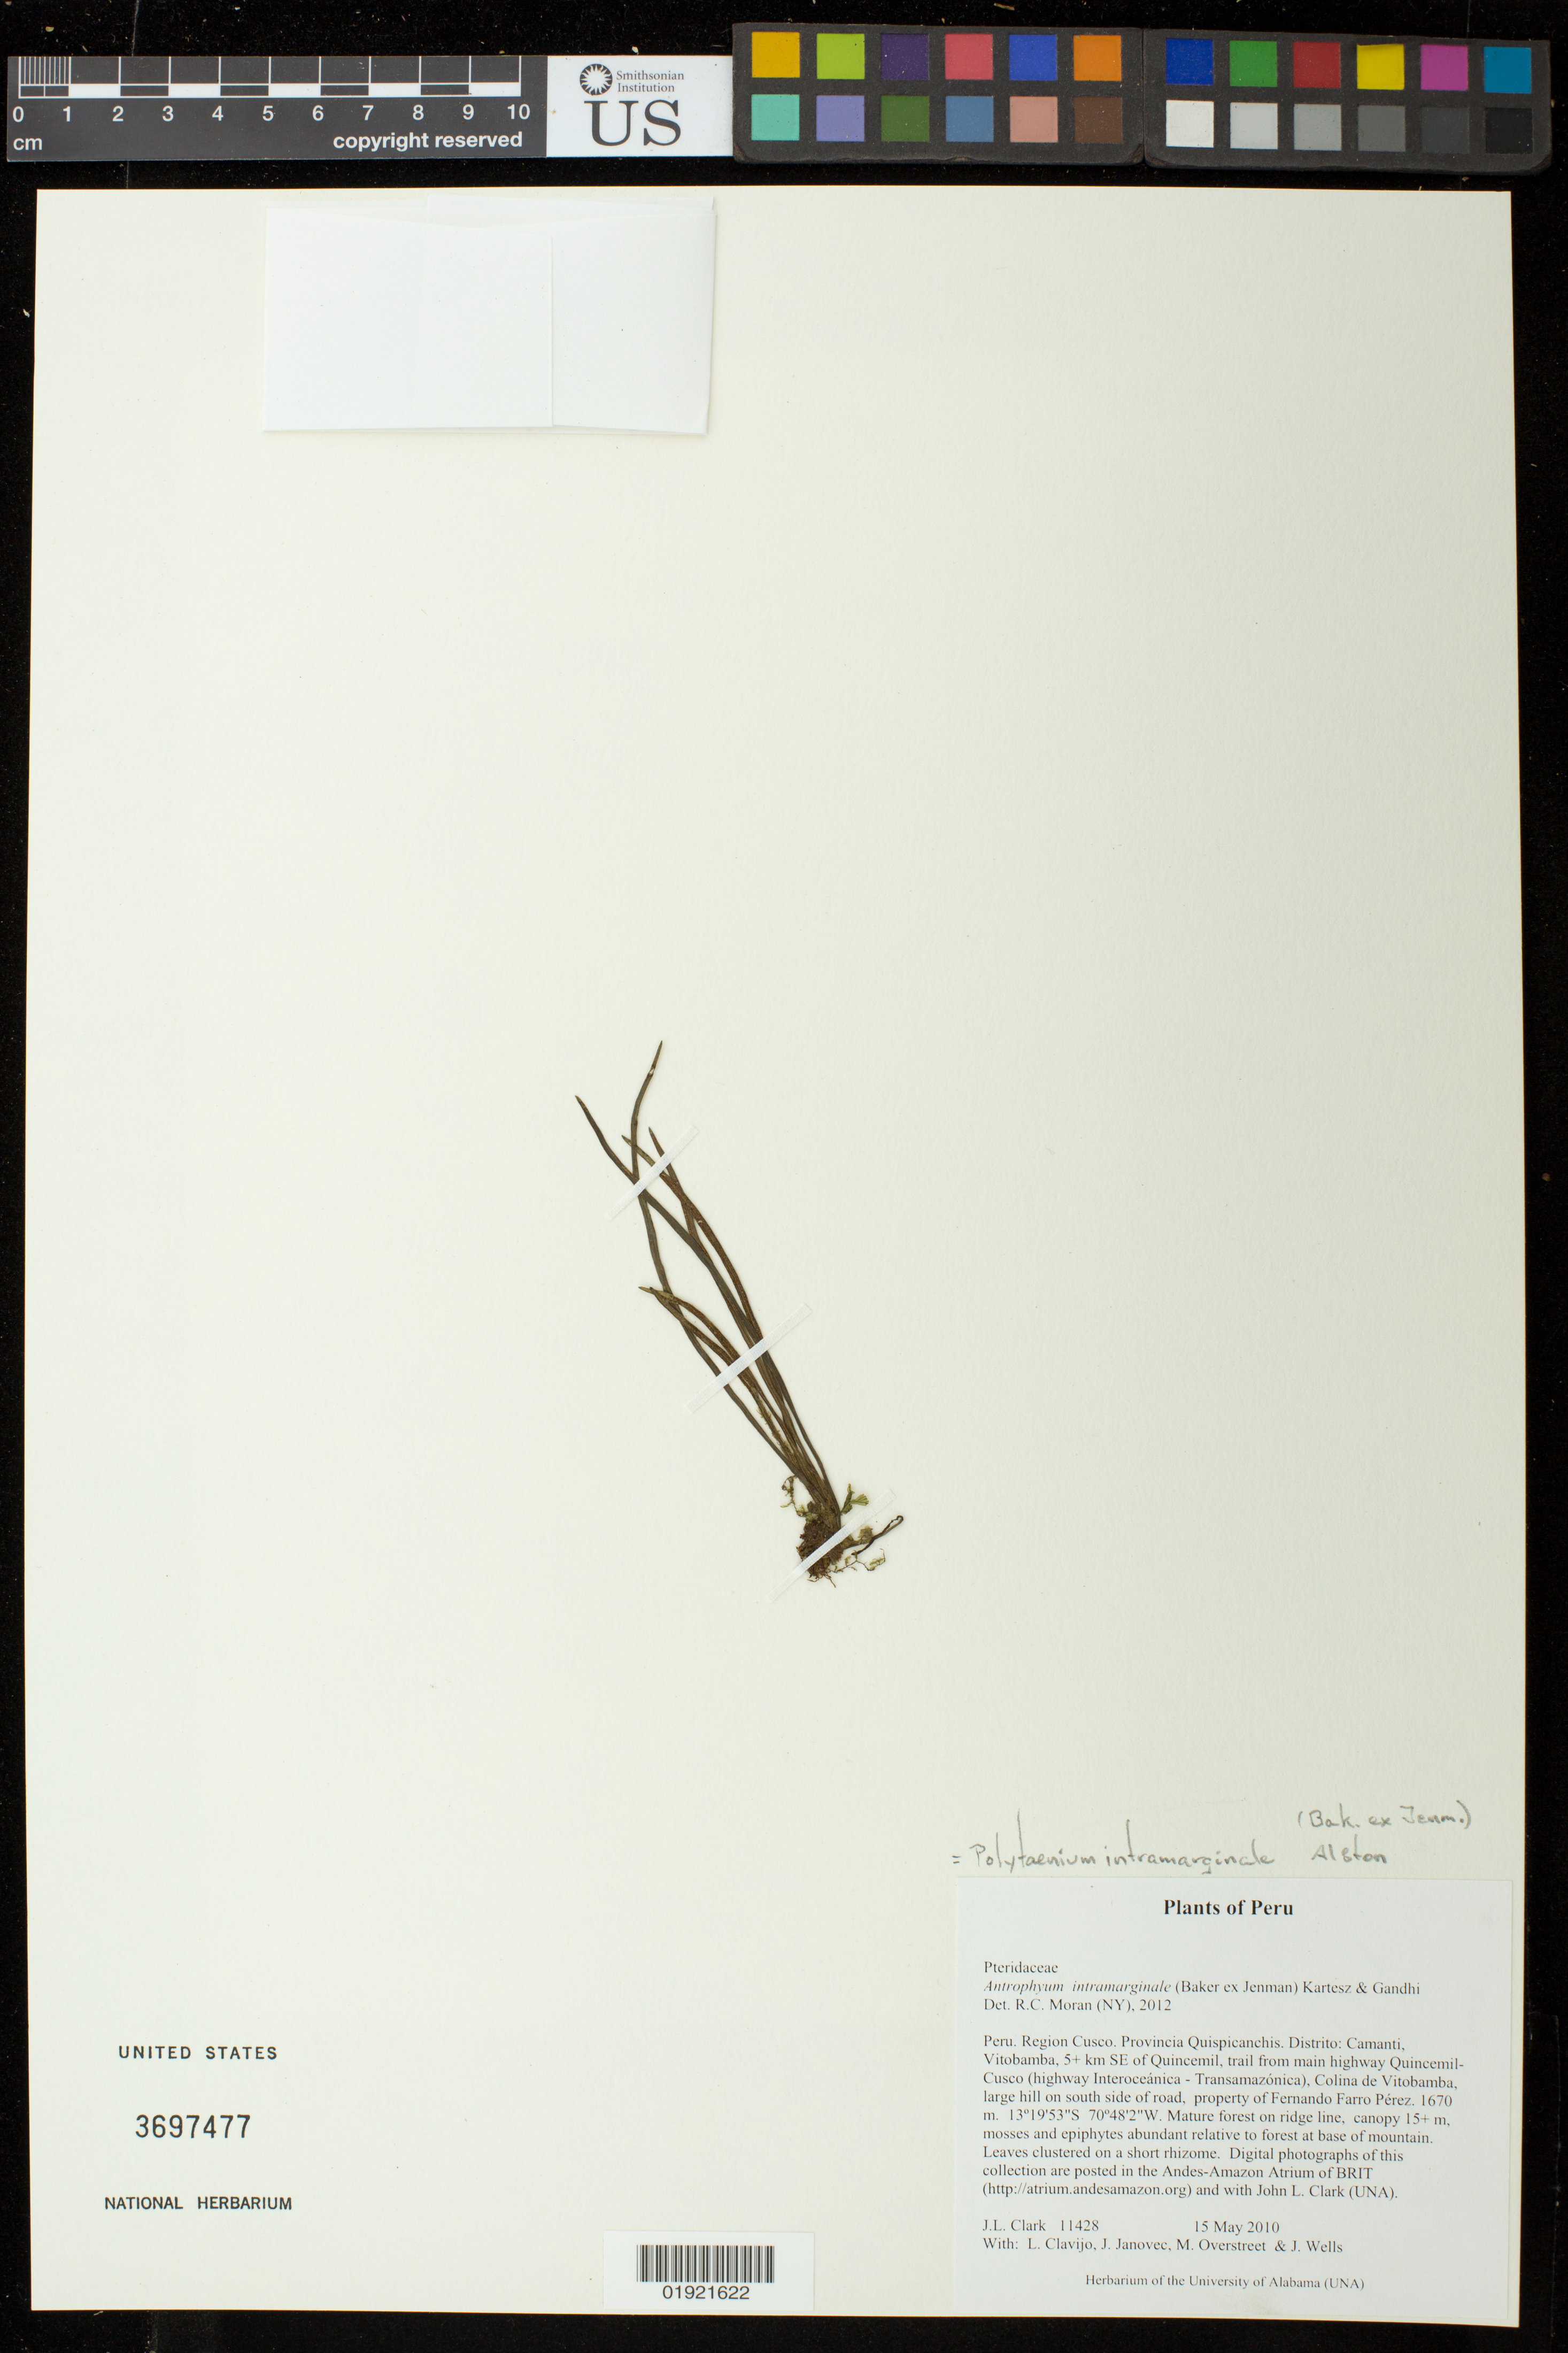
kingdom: Plantae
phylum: Tracheophyta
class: Polypodiopsida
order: Polypodiales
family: Pteridaceae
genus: Polytaenium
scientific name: Polytaenium intramarginale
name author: (Baker ex Jenman) Alston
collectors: J. L. Clark, L. Clavijo, J. Janovec, M. Overstreet & J. Wells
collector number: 11428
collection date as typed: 15 May 2010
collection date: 2010-05-15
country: Peru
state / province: Cusco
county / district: Quispicanchis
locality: Distrito: Camanti, Vitobamba, 5+km SE of Quincemil, trail from main highway Quincemil-Cusco (highway Interoceanica-Transamazonica), Colina de Vitobamba, large hill on south side of road, property of Fernando Farro Perez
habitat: Mature forest on ridge line, canopy 15+ m tall, mosses and epiphytes abundant relative to forest at base of mountain.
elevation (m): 1670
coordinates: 13 19 53 S, 70 48 2 W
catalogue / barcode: US 3697477